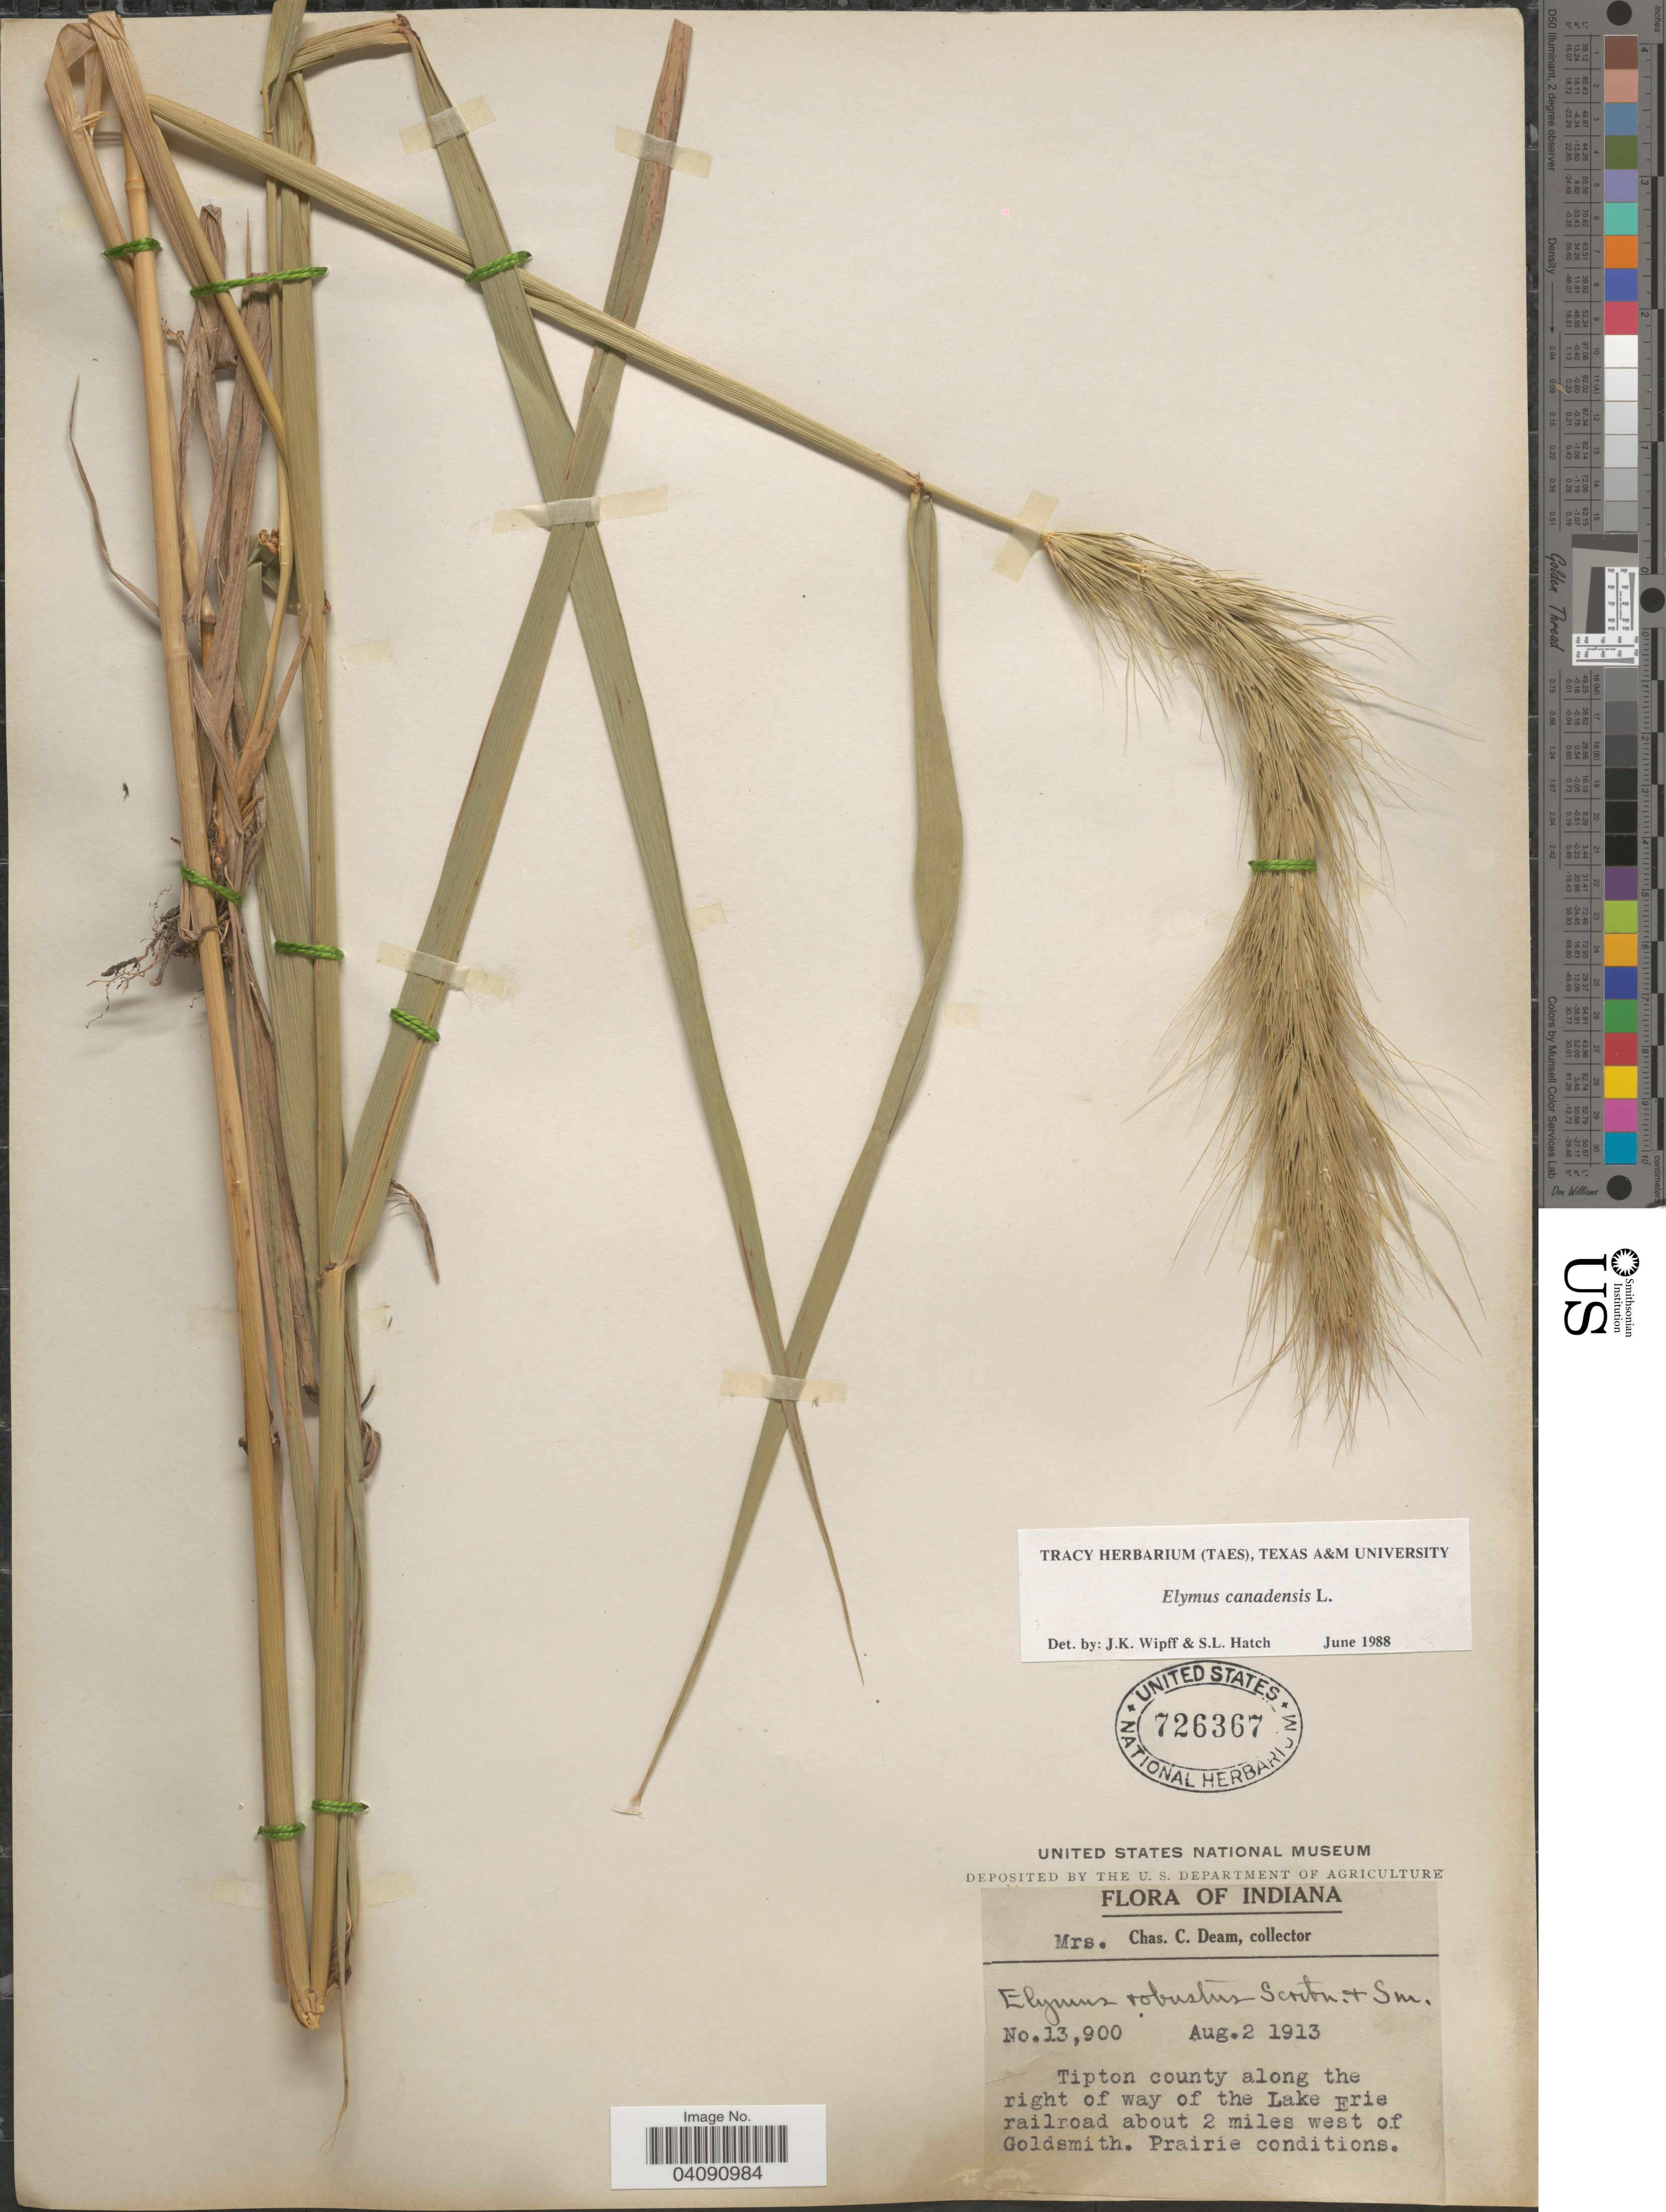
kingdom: Plantae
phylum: Tracheophyta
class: Liliopsida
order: Poales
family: Poaceae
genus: Elymus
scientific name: Elymus canadensis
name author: L.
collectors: C. C. Deam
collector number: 13900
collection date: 1913-08-02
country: United States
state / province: Indiana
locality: Tipton county along the right of way of the Lake Erie railroad about 2 miles west of Goldsmith.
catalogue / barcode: US 726367